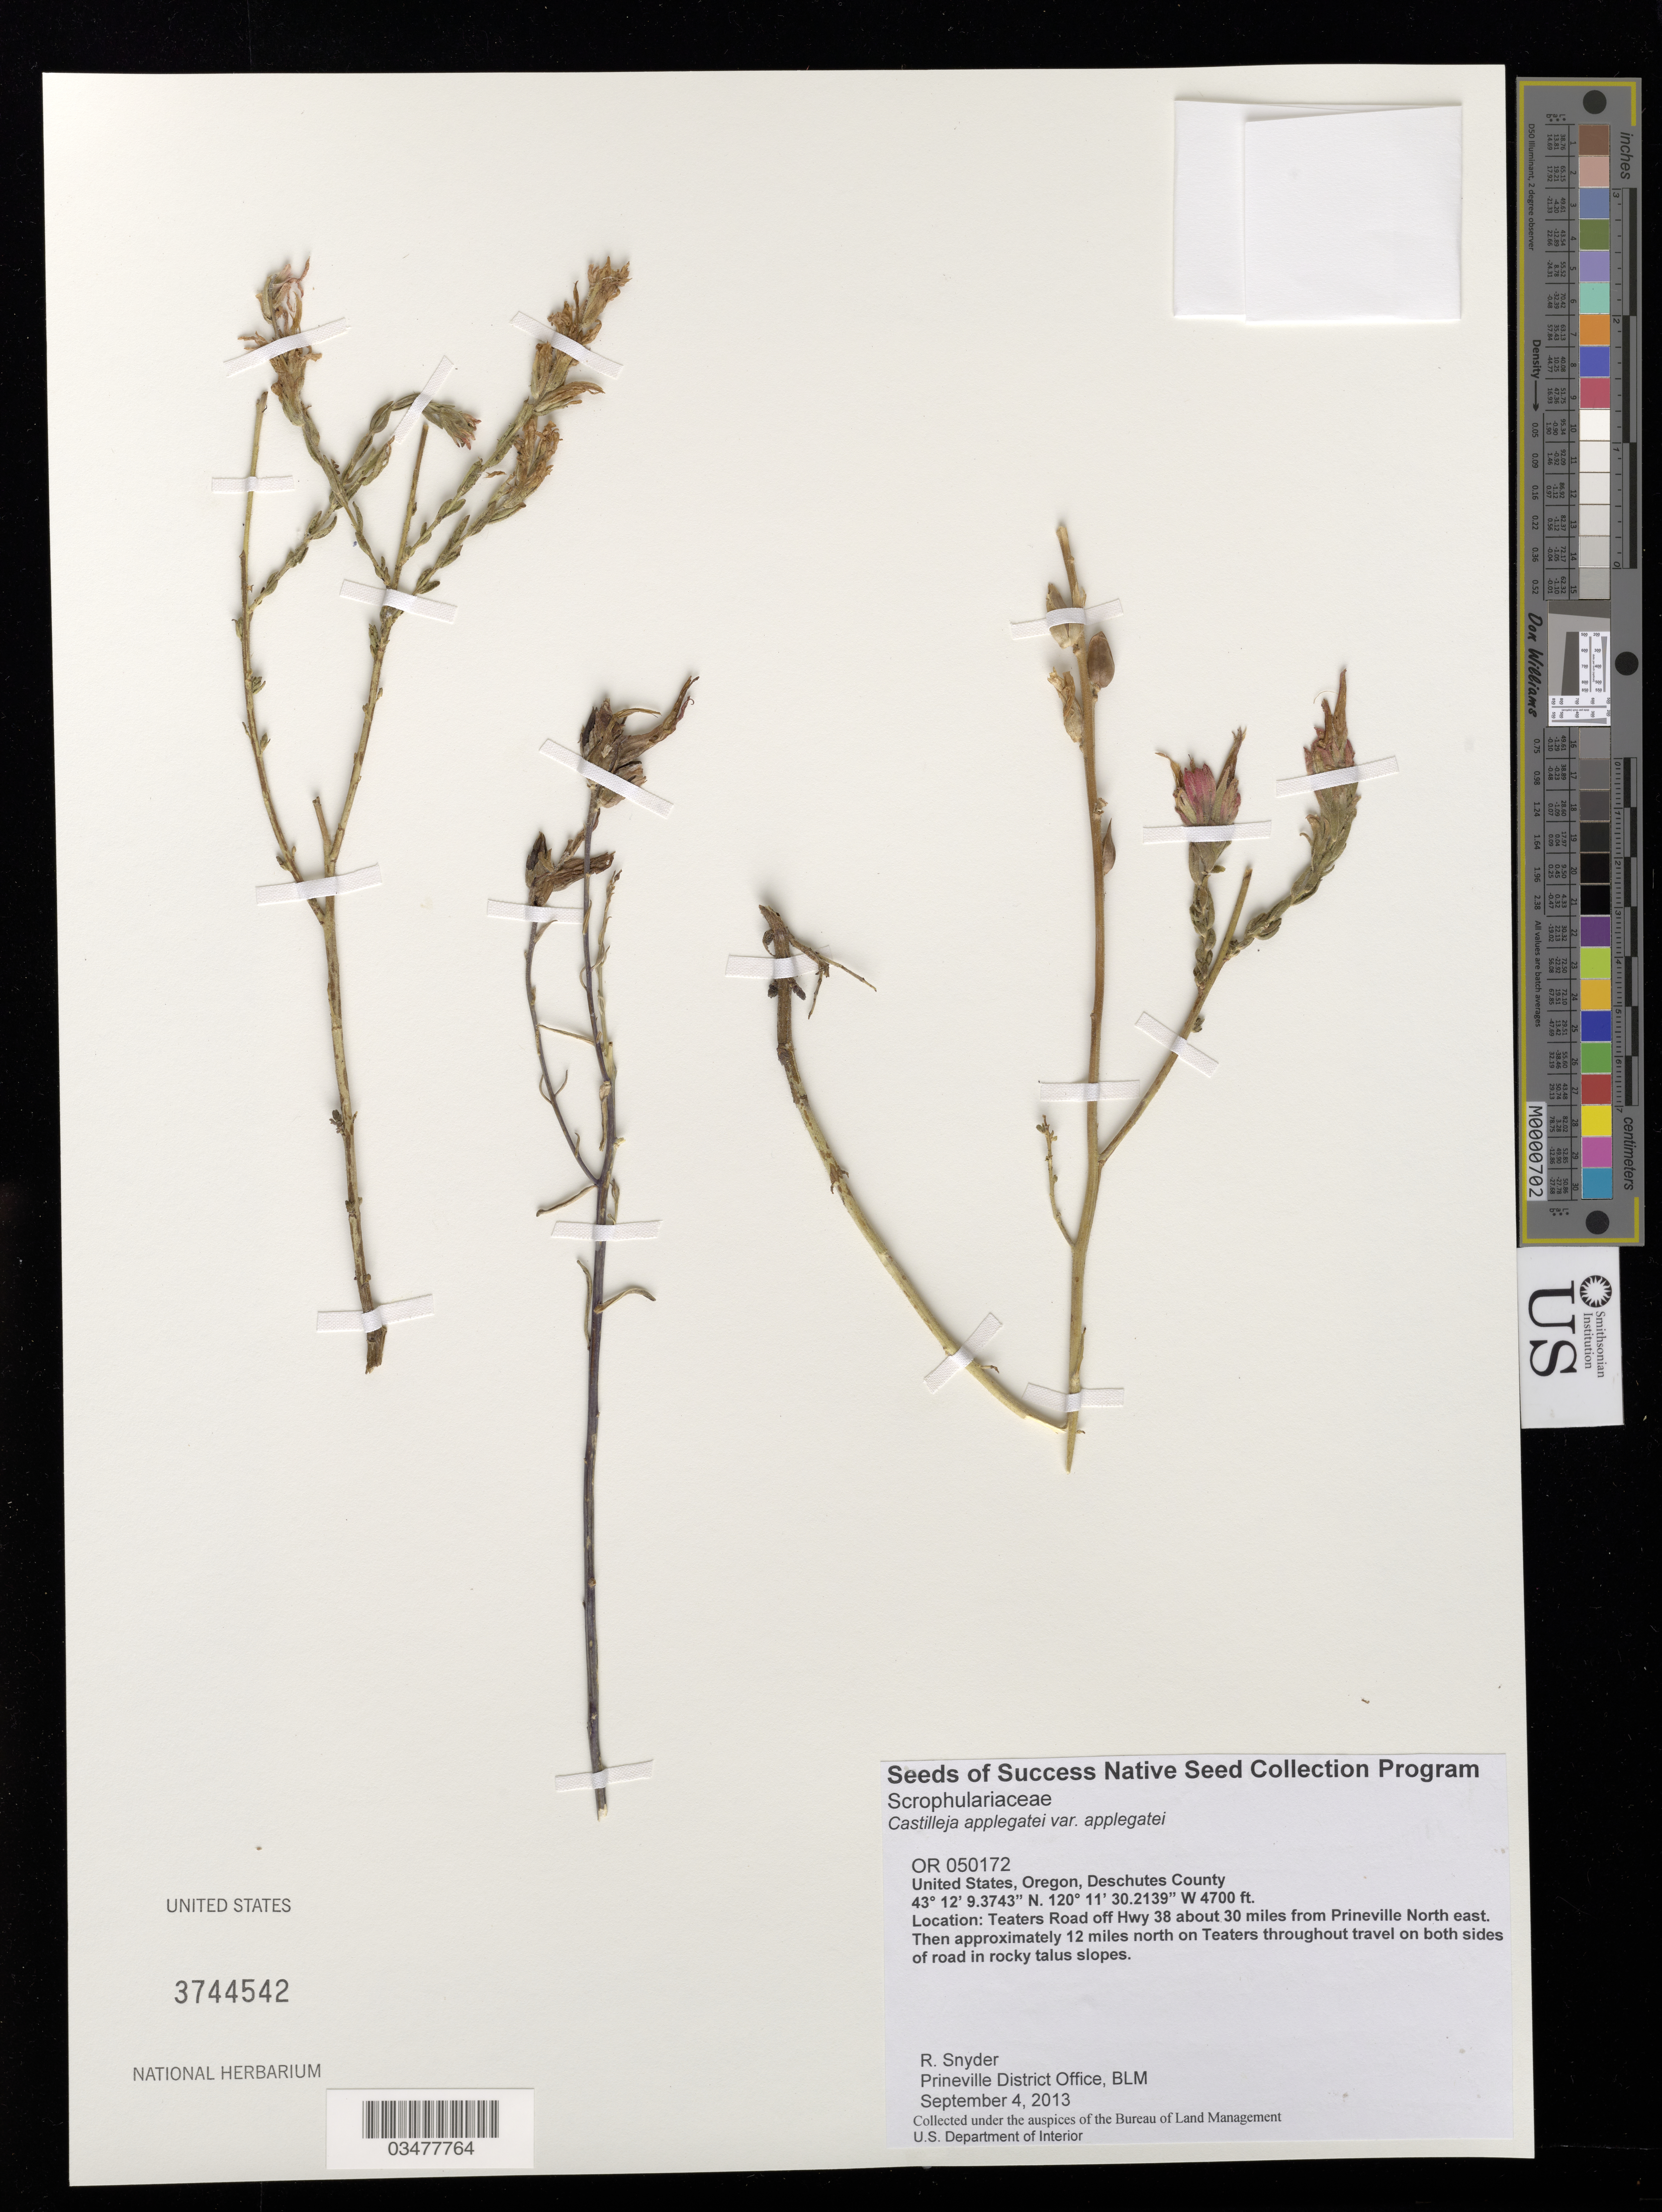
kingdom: Plantae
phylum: Tracheophyta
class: Magnoliopsida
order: Lamiales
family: Orobanchaceae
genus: Castilleja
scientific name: Castilleja applegatei var. applegatei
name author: Fernald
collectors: R. Snyder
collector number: OR050-172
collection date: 2013-09-04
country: United States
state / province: Oregon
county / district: Deschutes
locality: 12 mi. N on Teaters Rd.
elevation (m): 1433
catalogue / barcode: US 3744542